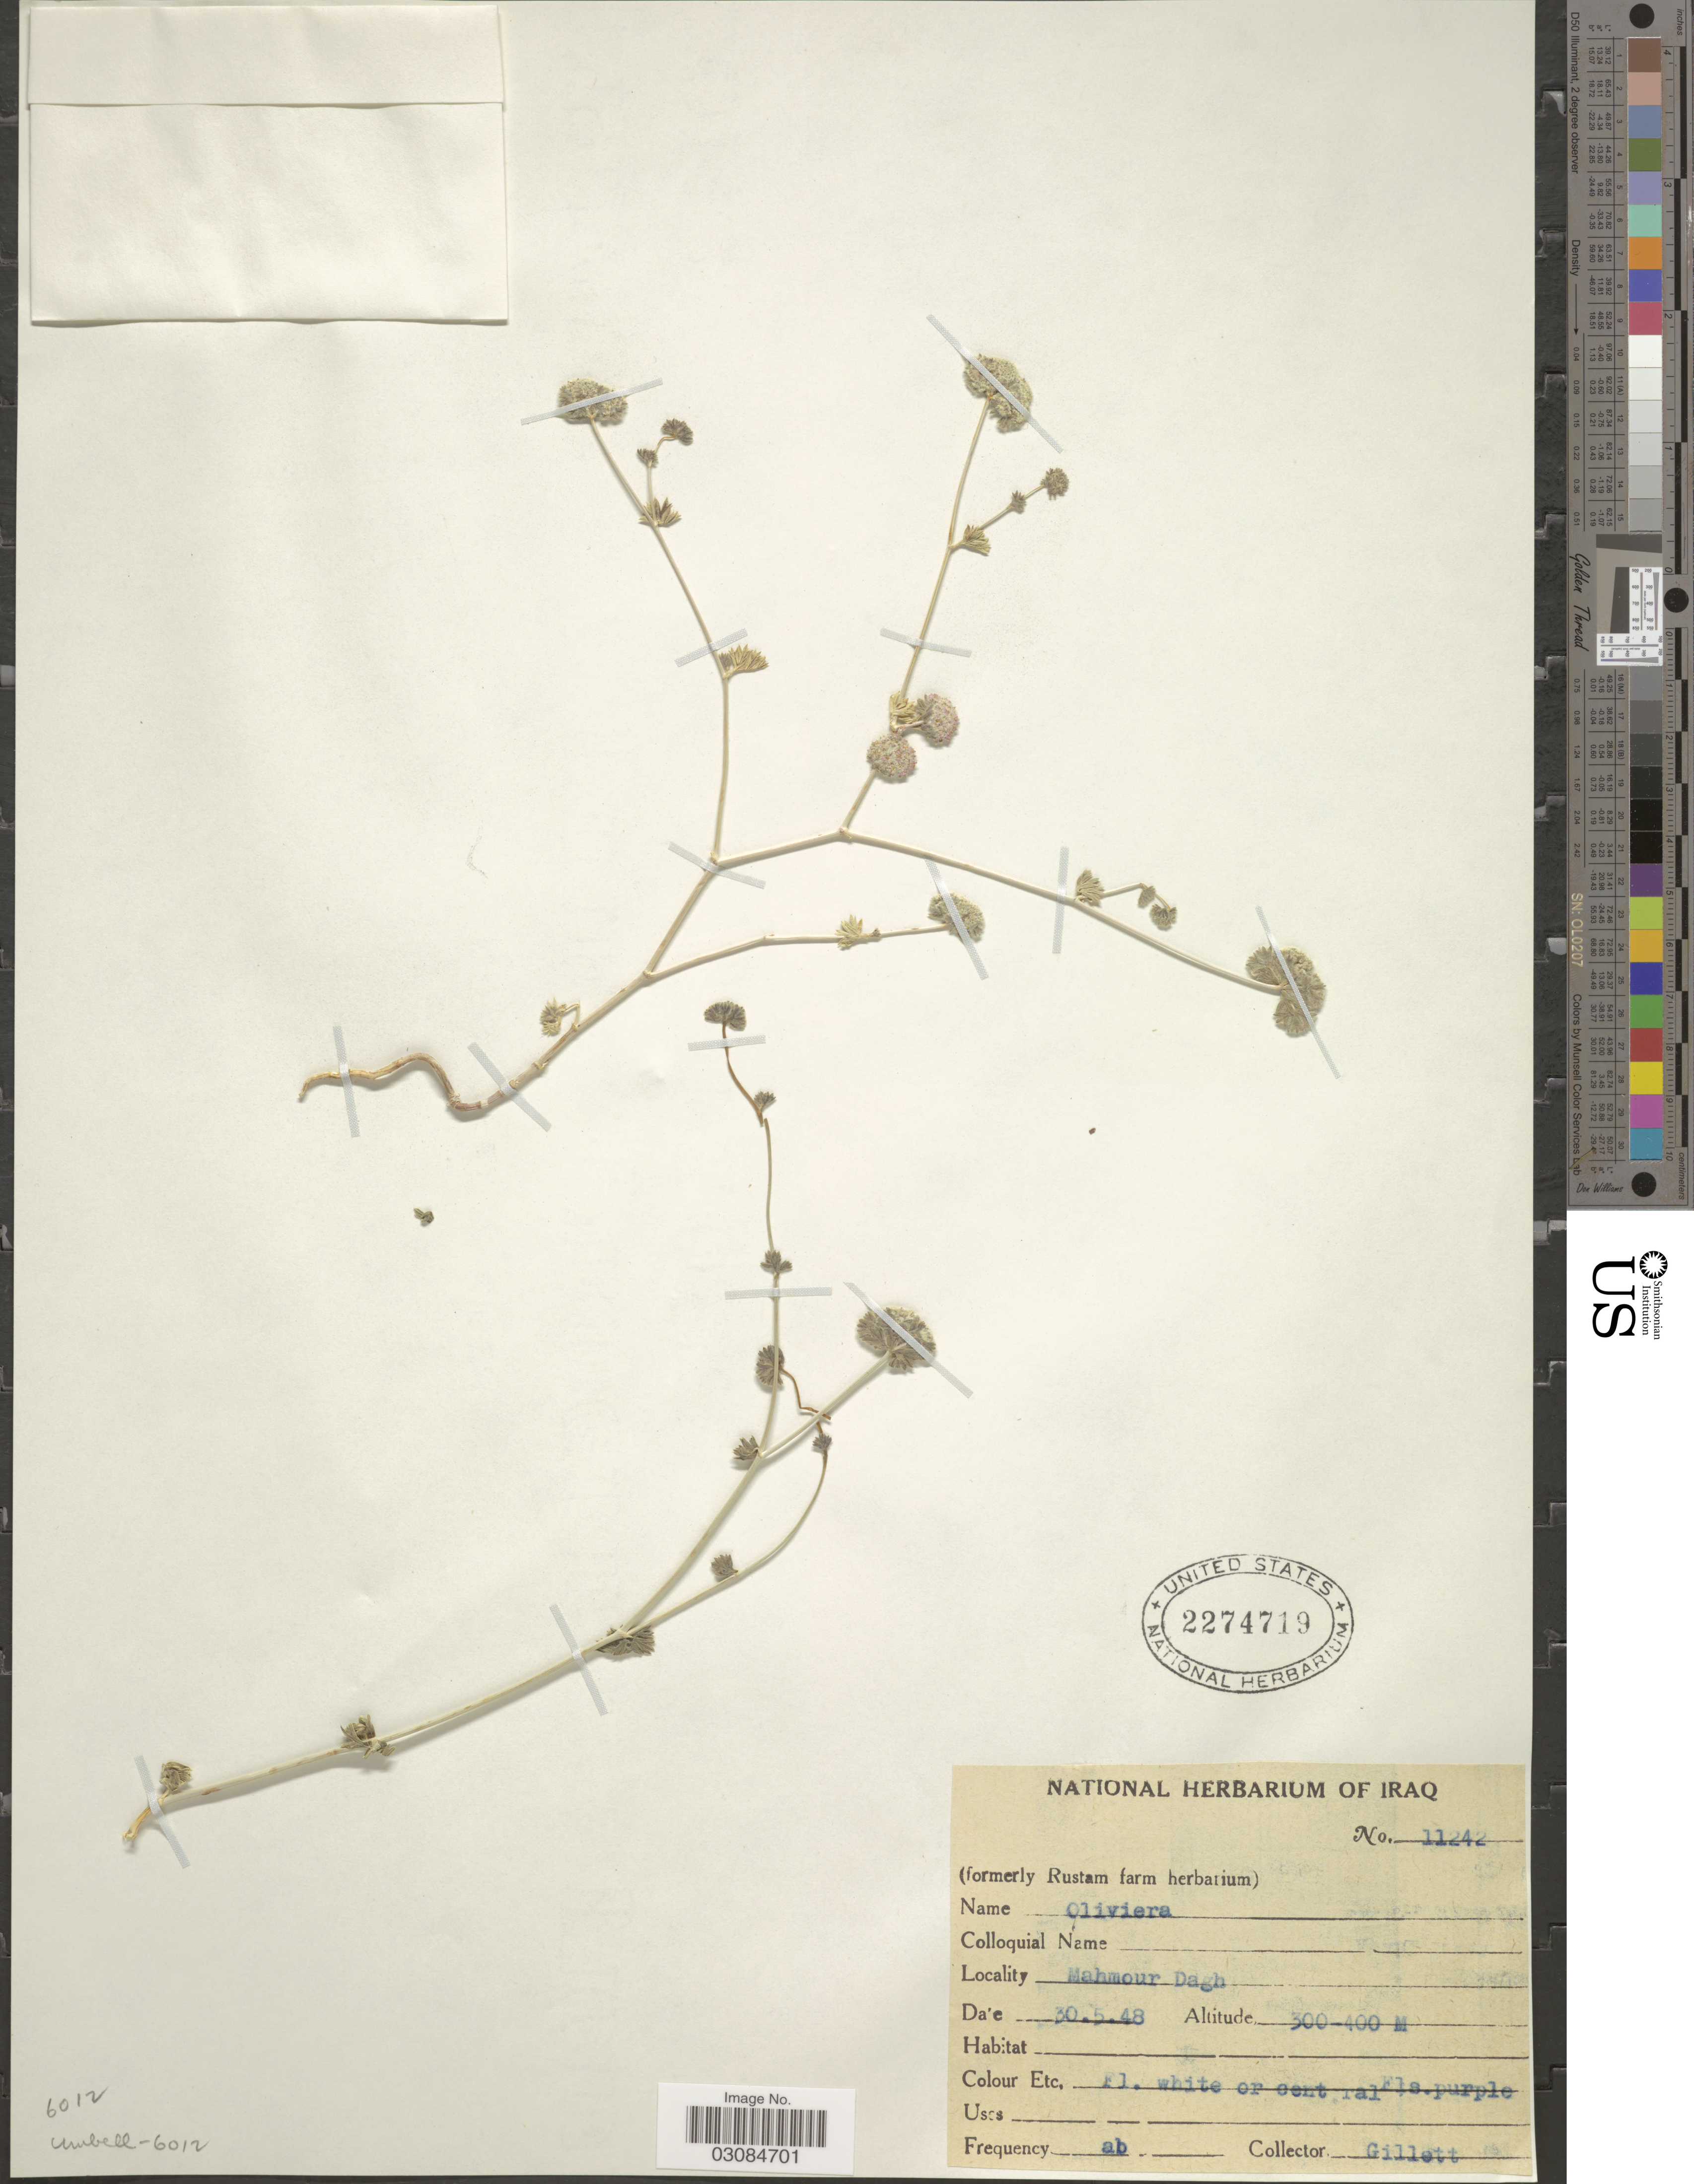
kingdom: Plantae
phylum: Tracheophyta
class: Magnoliopsida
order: Apiales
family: Apiaceae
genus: Oliveria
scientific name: Oliveria sp.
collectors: Gillett, --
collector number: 11242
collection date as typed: Transcribed d/m/y: 30/5/48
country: Iraq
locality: Mahmour Dagh.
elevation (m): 300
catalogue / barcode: US 2274719